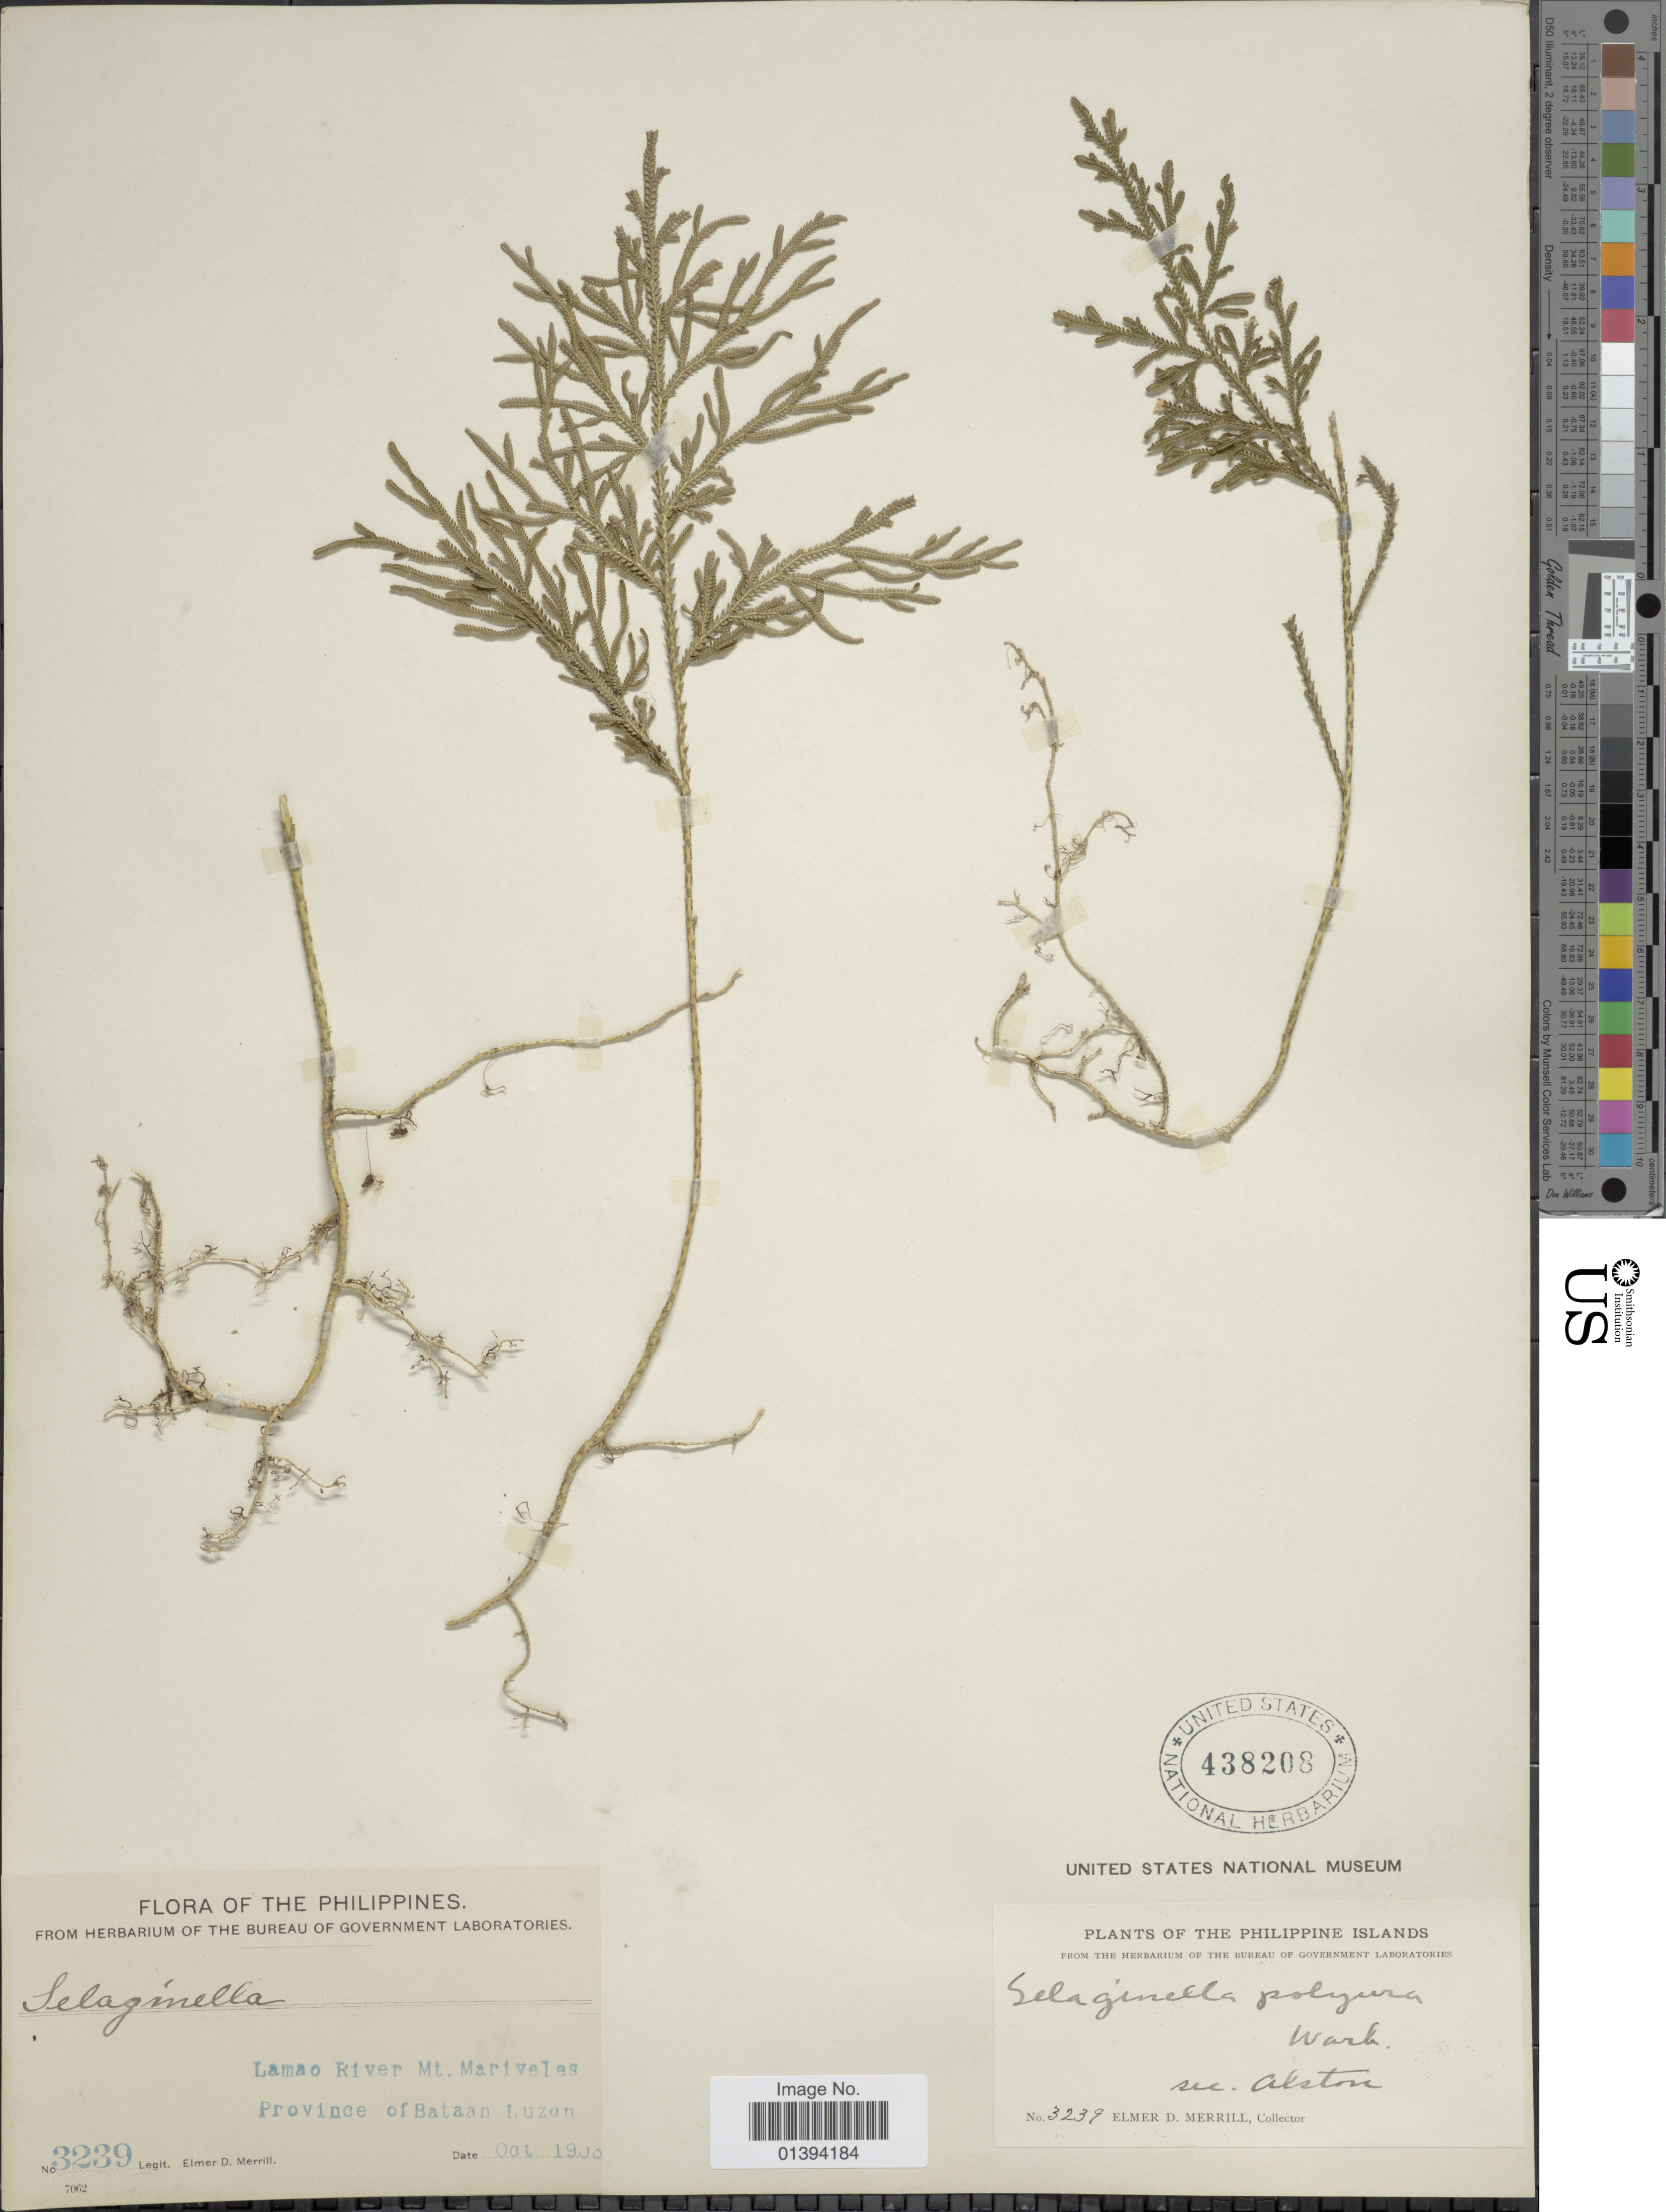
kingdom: Plantae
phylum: Tracheophyta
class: Lycopodiopsida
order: Selaginellales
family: Selaginellaceae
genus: Selaginella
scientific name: Selaginella polyura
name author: Warb.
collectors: E. D. Merrill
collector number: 3239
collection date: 1903-10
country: Philippines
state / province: Central Luzon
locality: Lamao River Mt. Mariveles province of Bataan Luzon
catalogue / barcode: US 438208